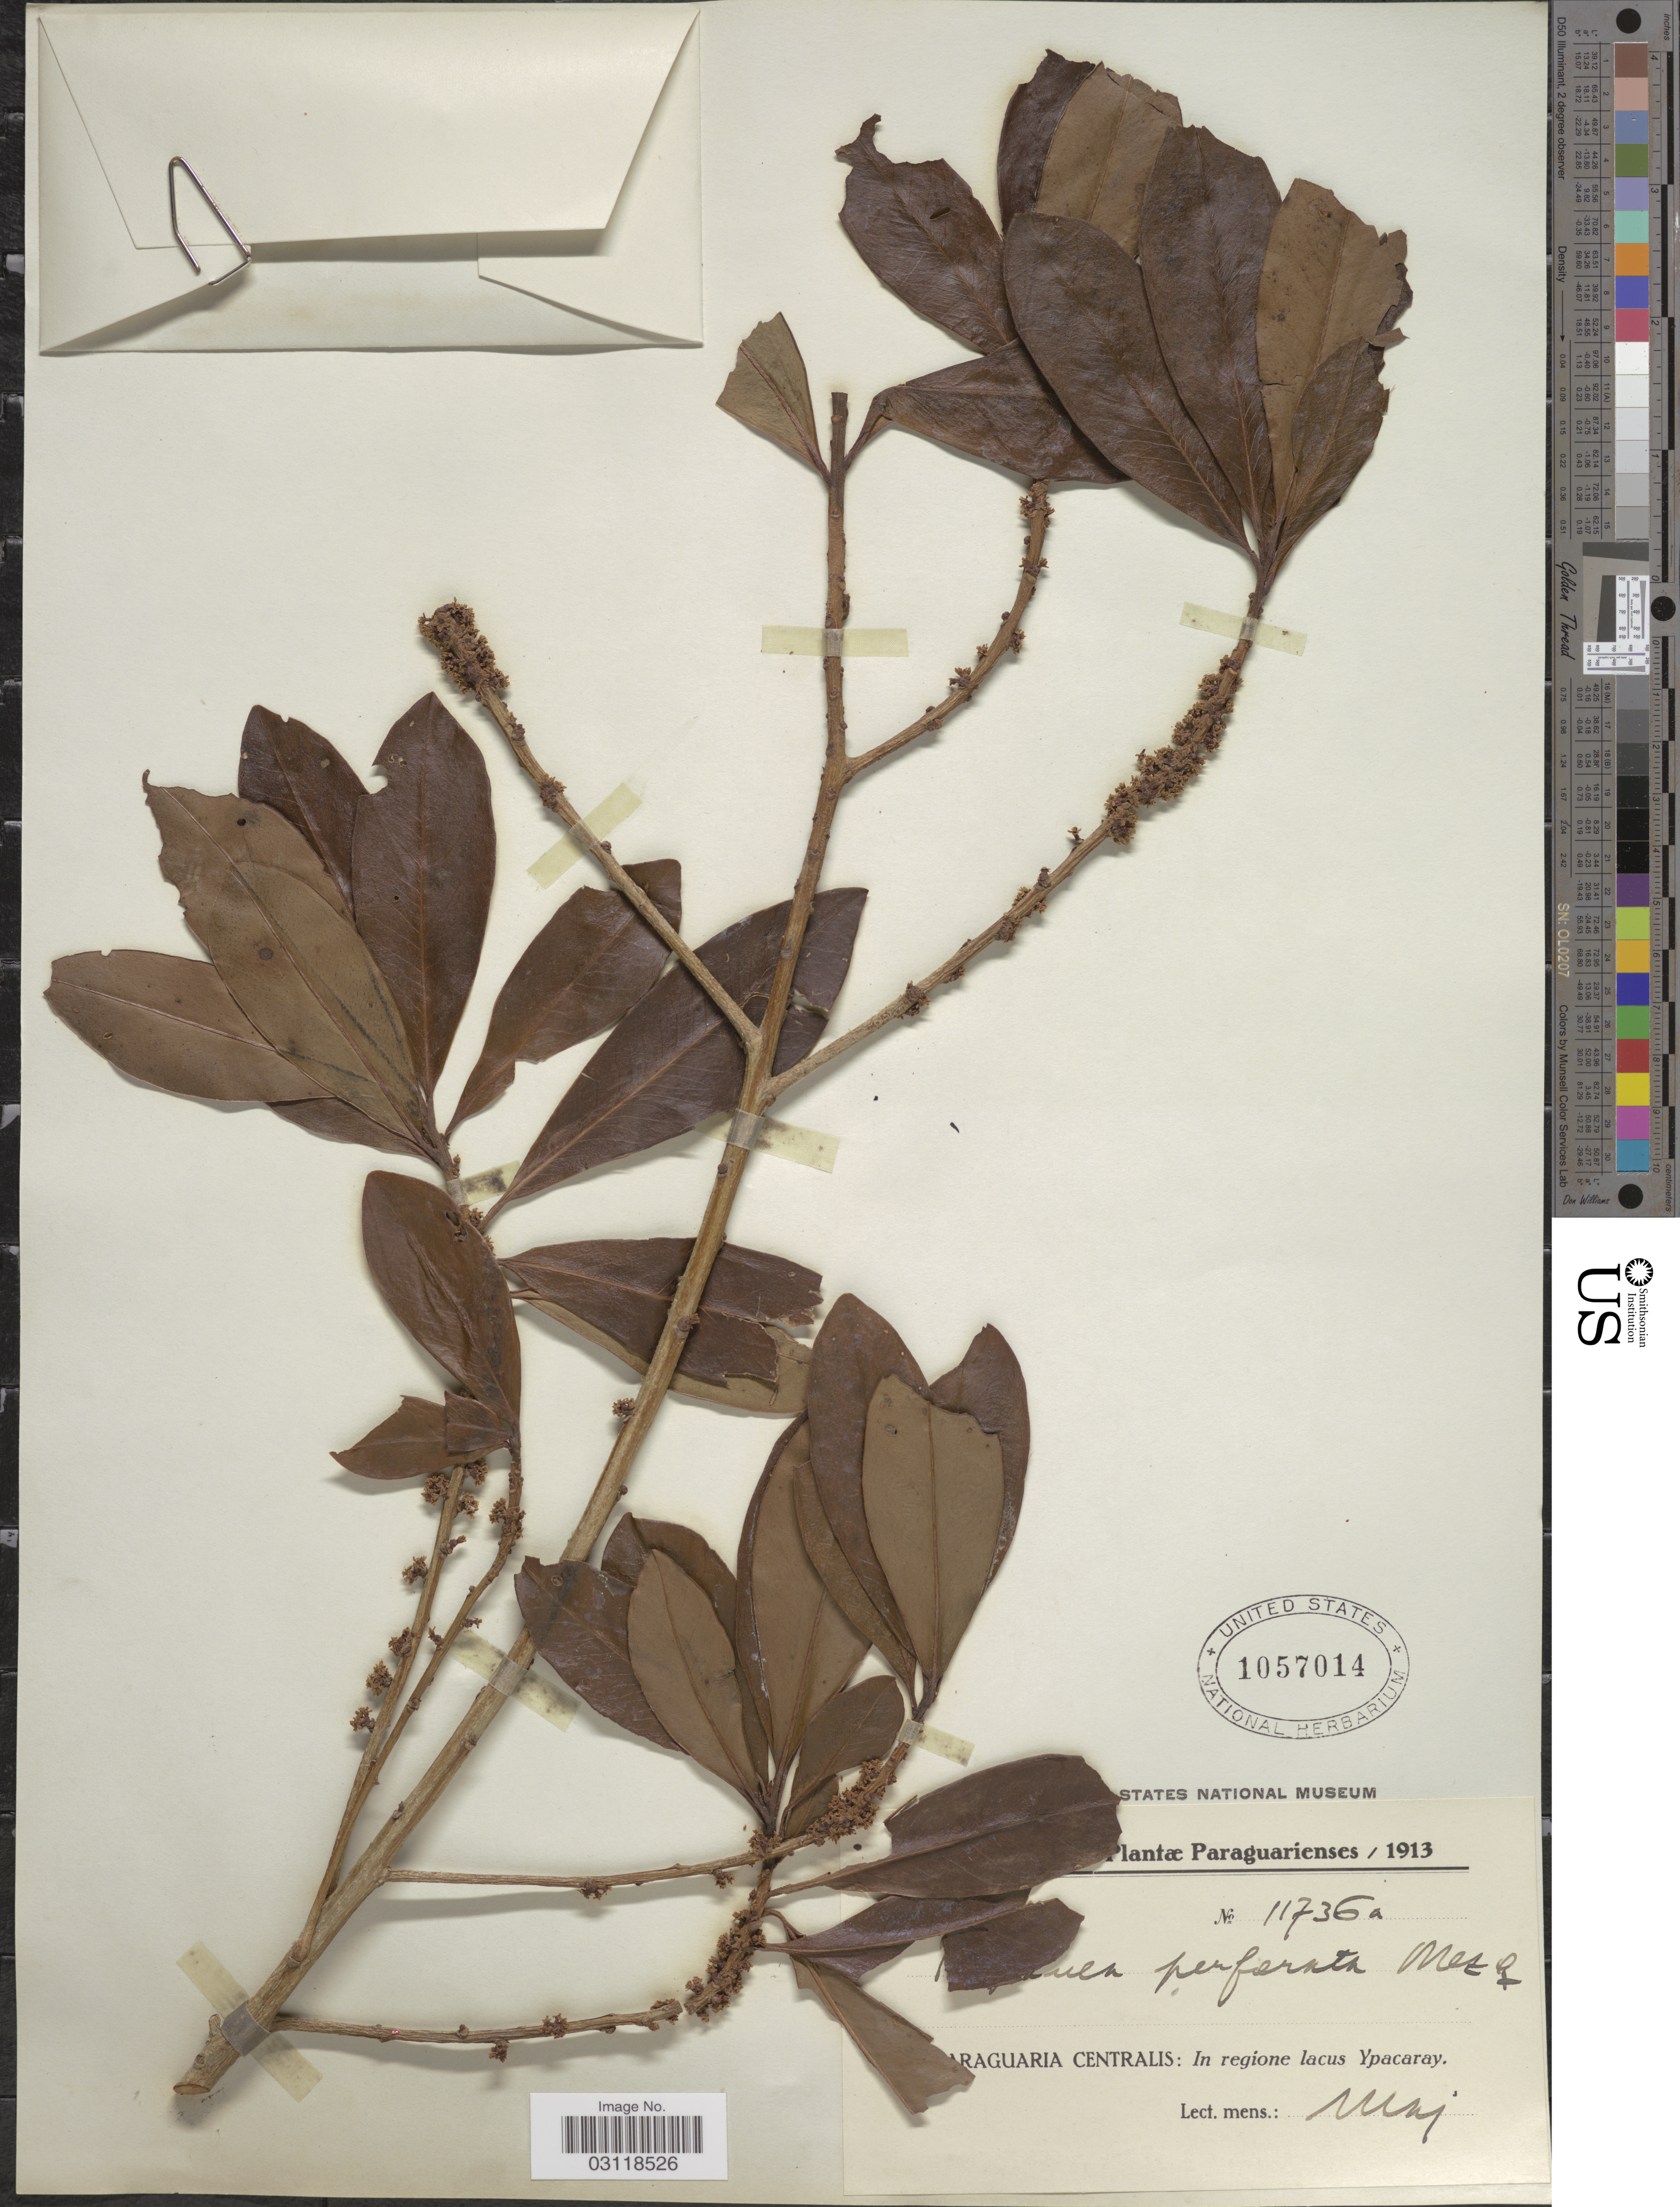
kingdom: Plantae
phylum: Tracheophyta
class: Magnoliopsida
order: Ericales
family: Primulaceae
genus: Rapanea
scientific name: Rapanea perforata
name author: Mez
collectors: E. Hassler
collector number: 11736a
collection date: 1913-05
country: Paraguay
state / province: Central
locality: In regíone lacus Ypacaray.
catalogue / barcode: US 1057014